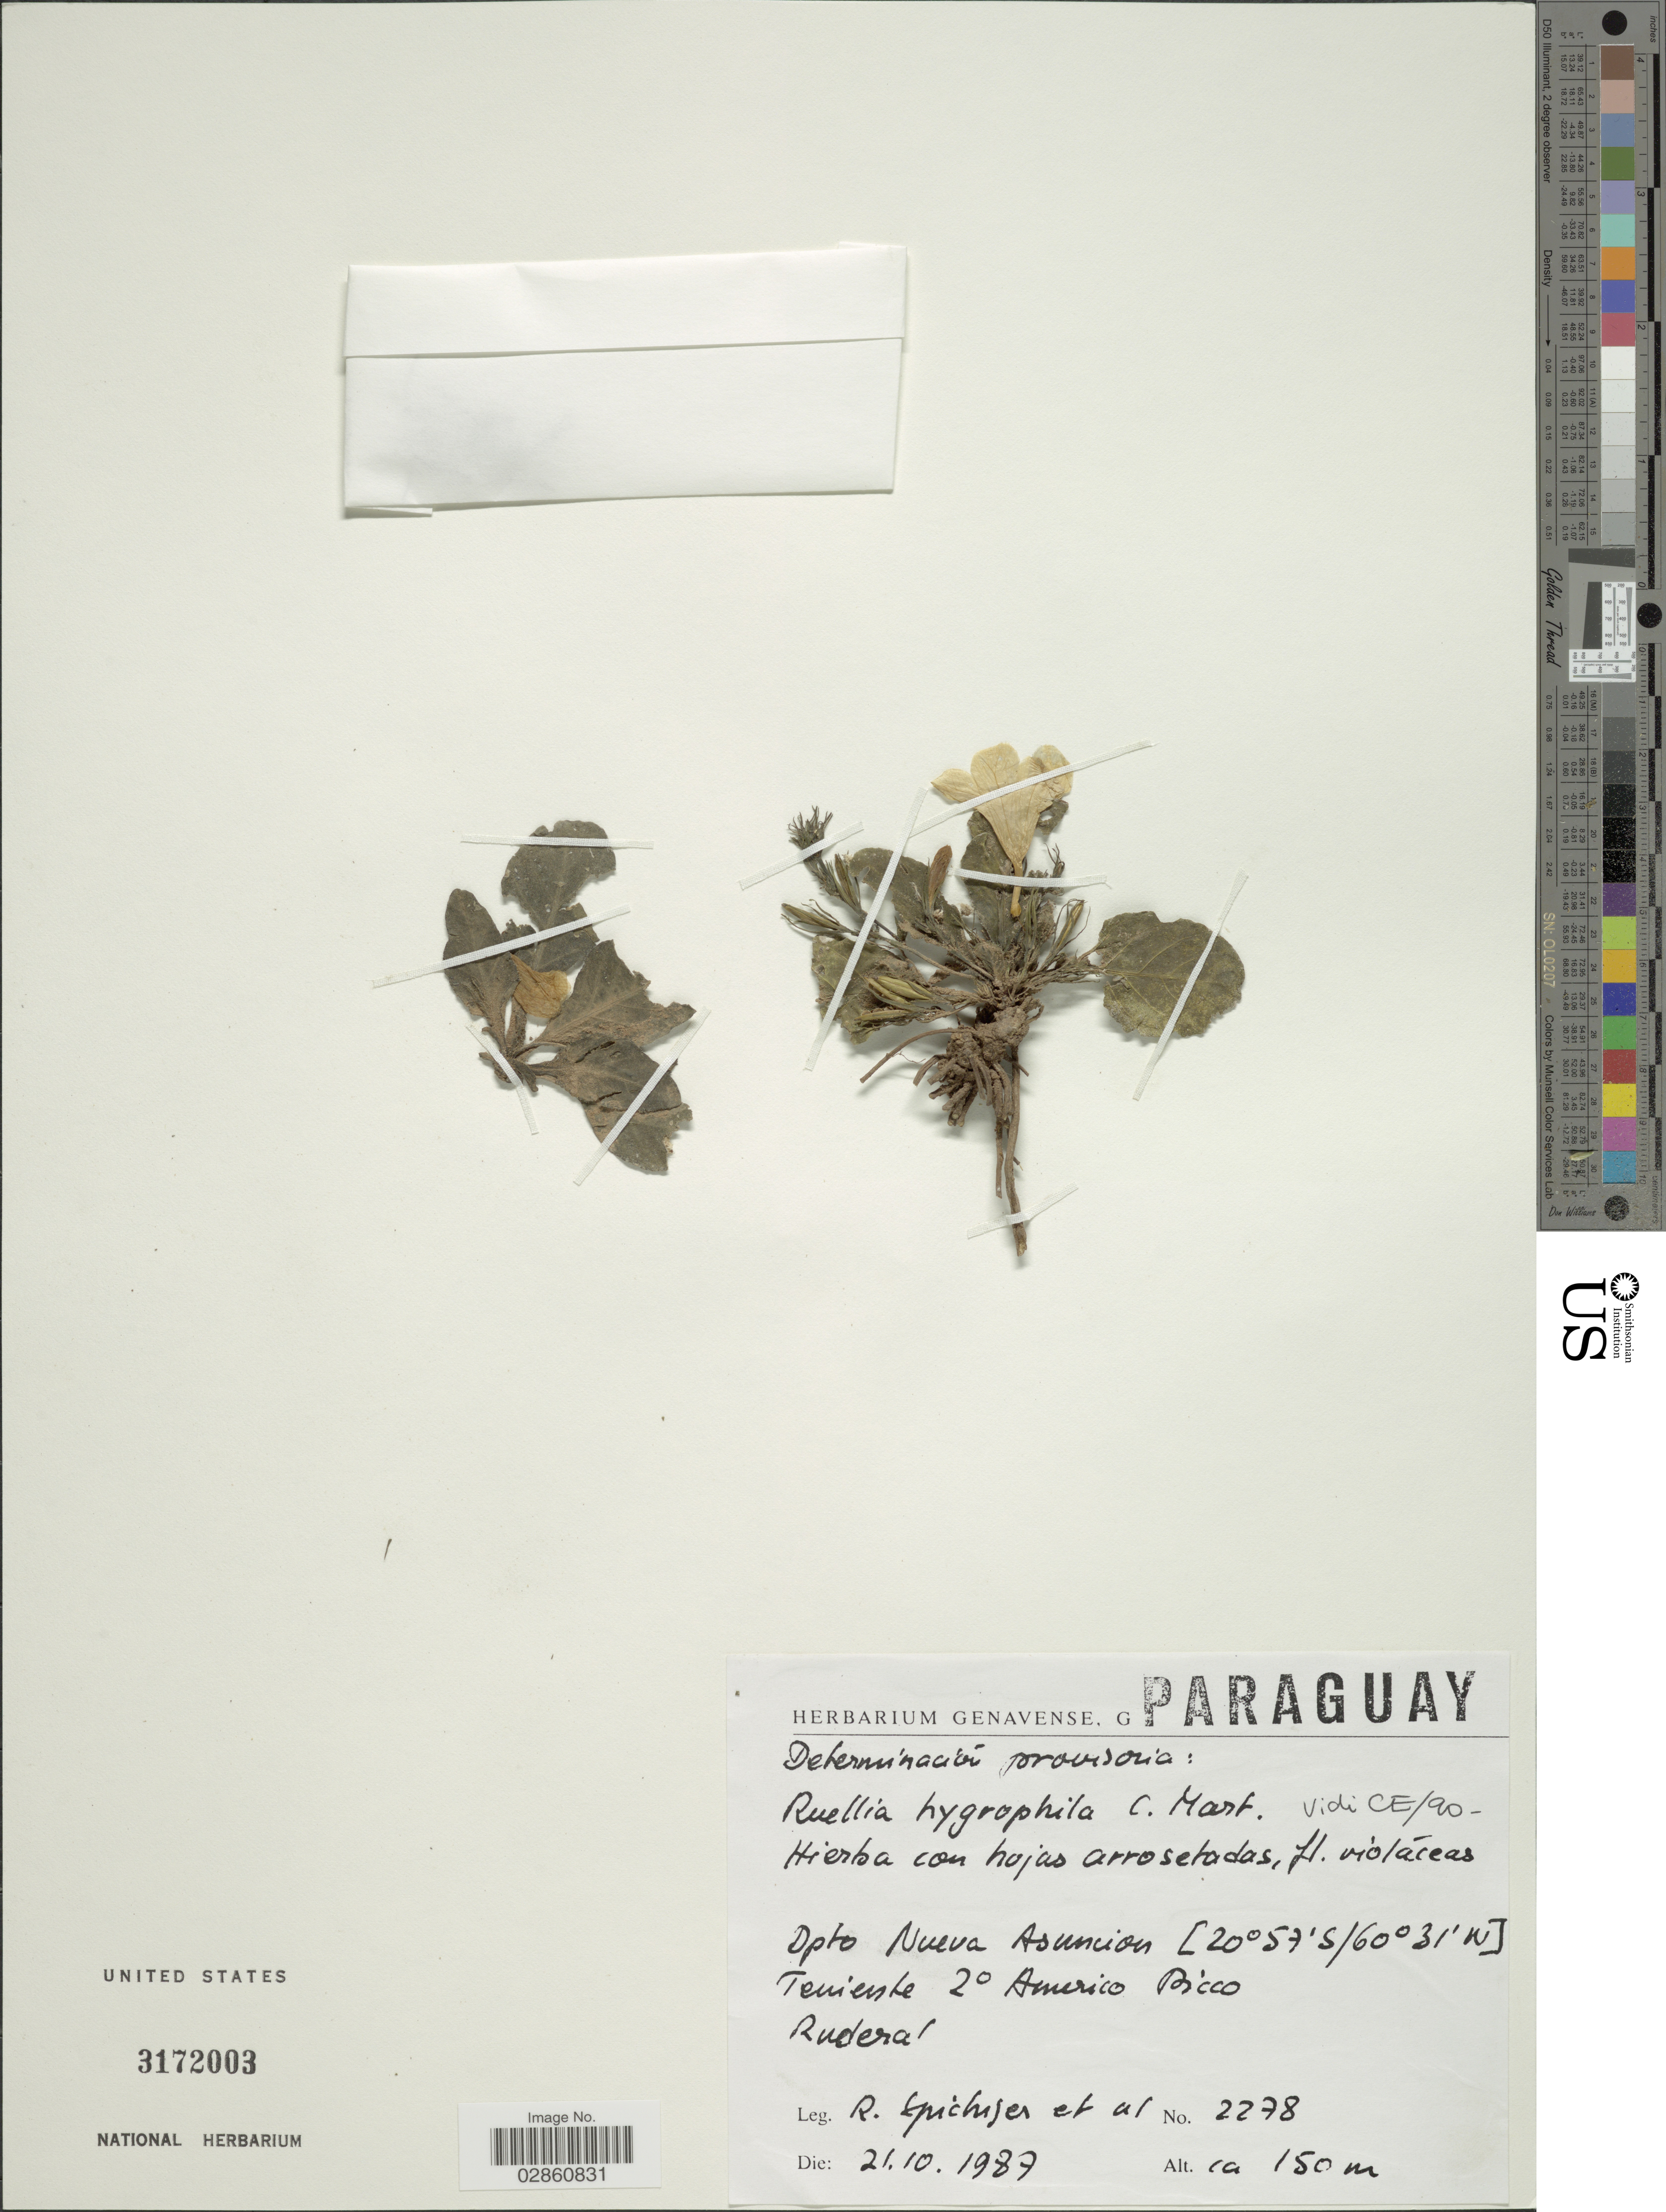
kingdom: Plantae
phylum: Tracheophyta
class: Magnoliopsida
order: Lamiales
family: Acanthaceae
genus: Ruellia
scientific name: Ruellia hygrophila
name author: Mart.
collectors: R. Spichiger & et al.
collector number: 2278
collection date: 1987-10-21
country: Paraguay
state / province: Asuncion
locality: Dpto Nueva Asuncion, Temiente 2° Americo Ricco.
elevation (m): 150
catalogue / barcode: US 3172003